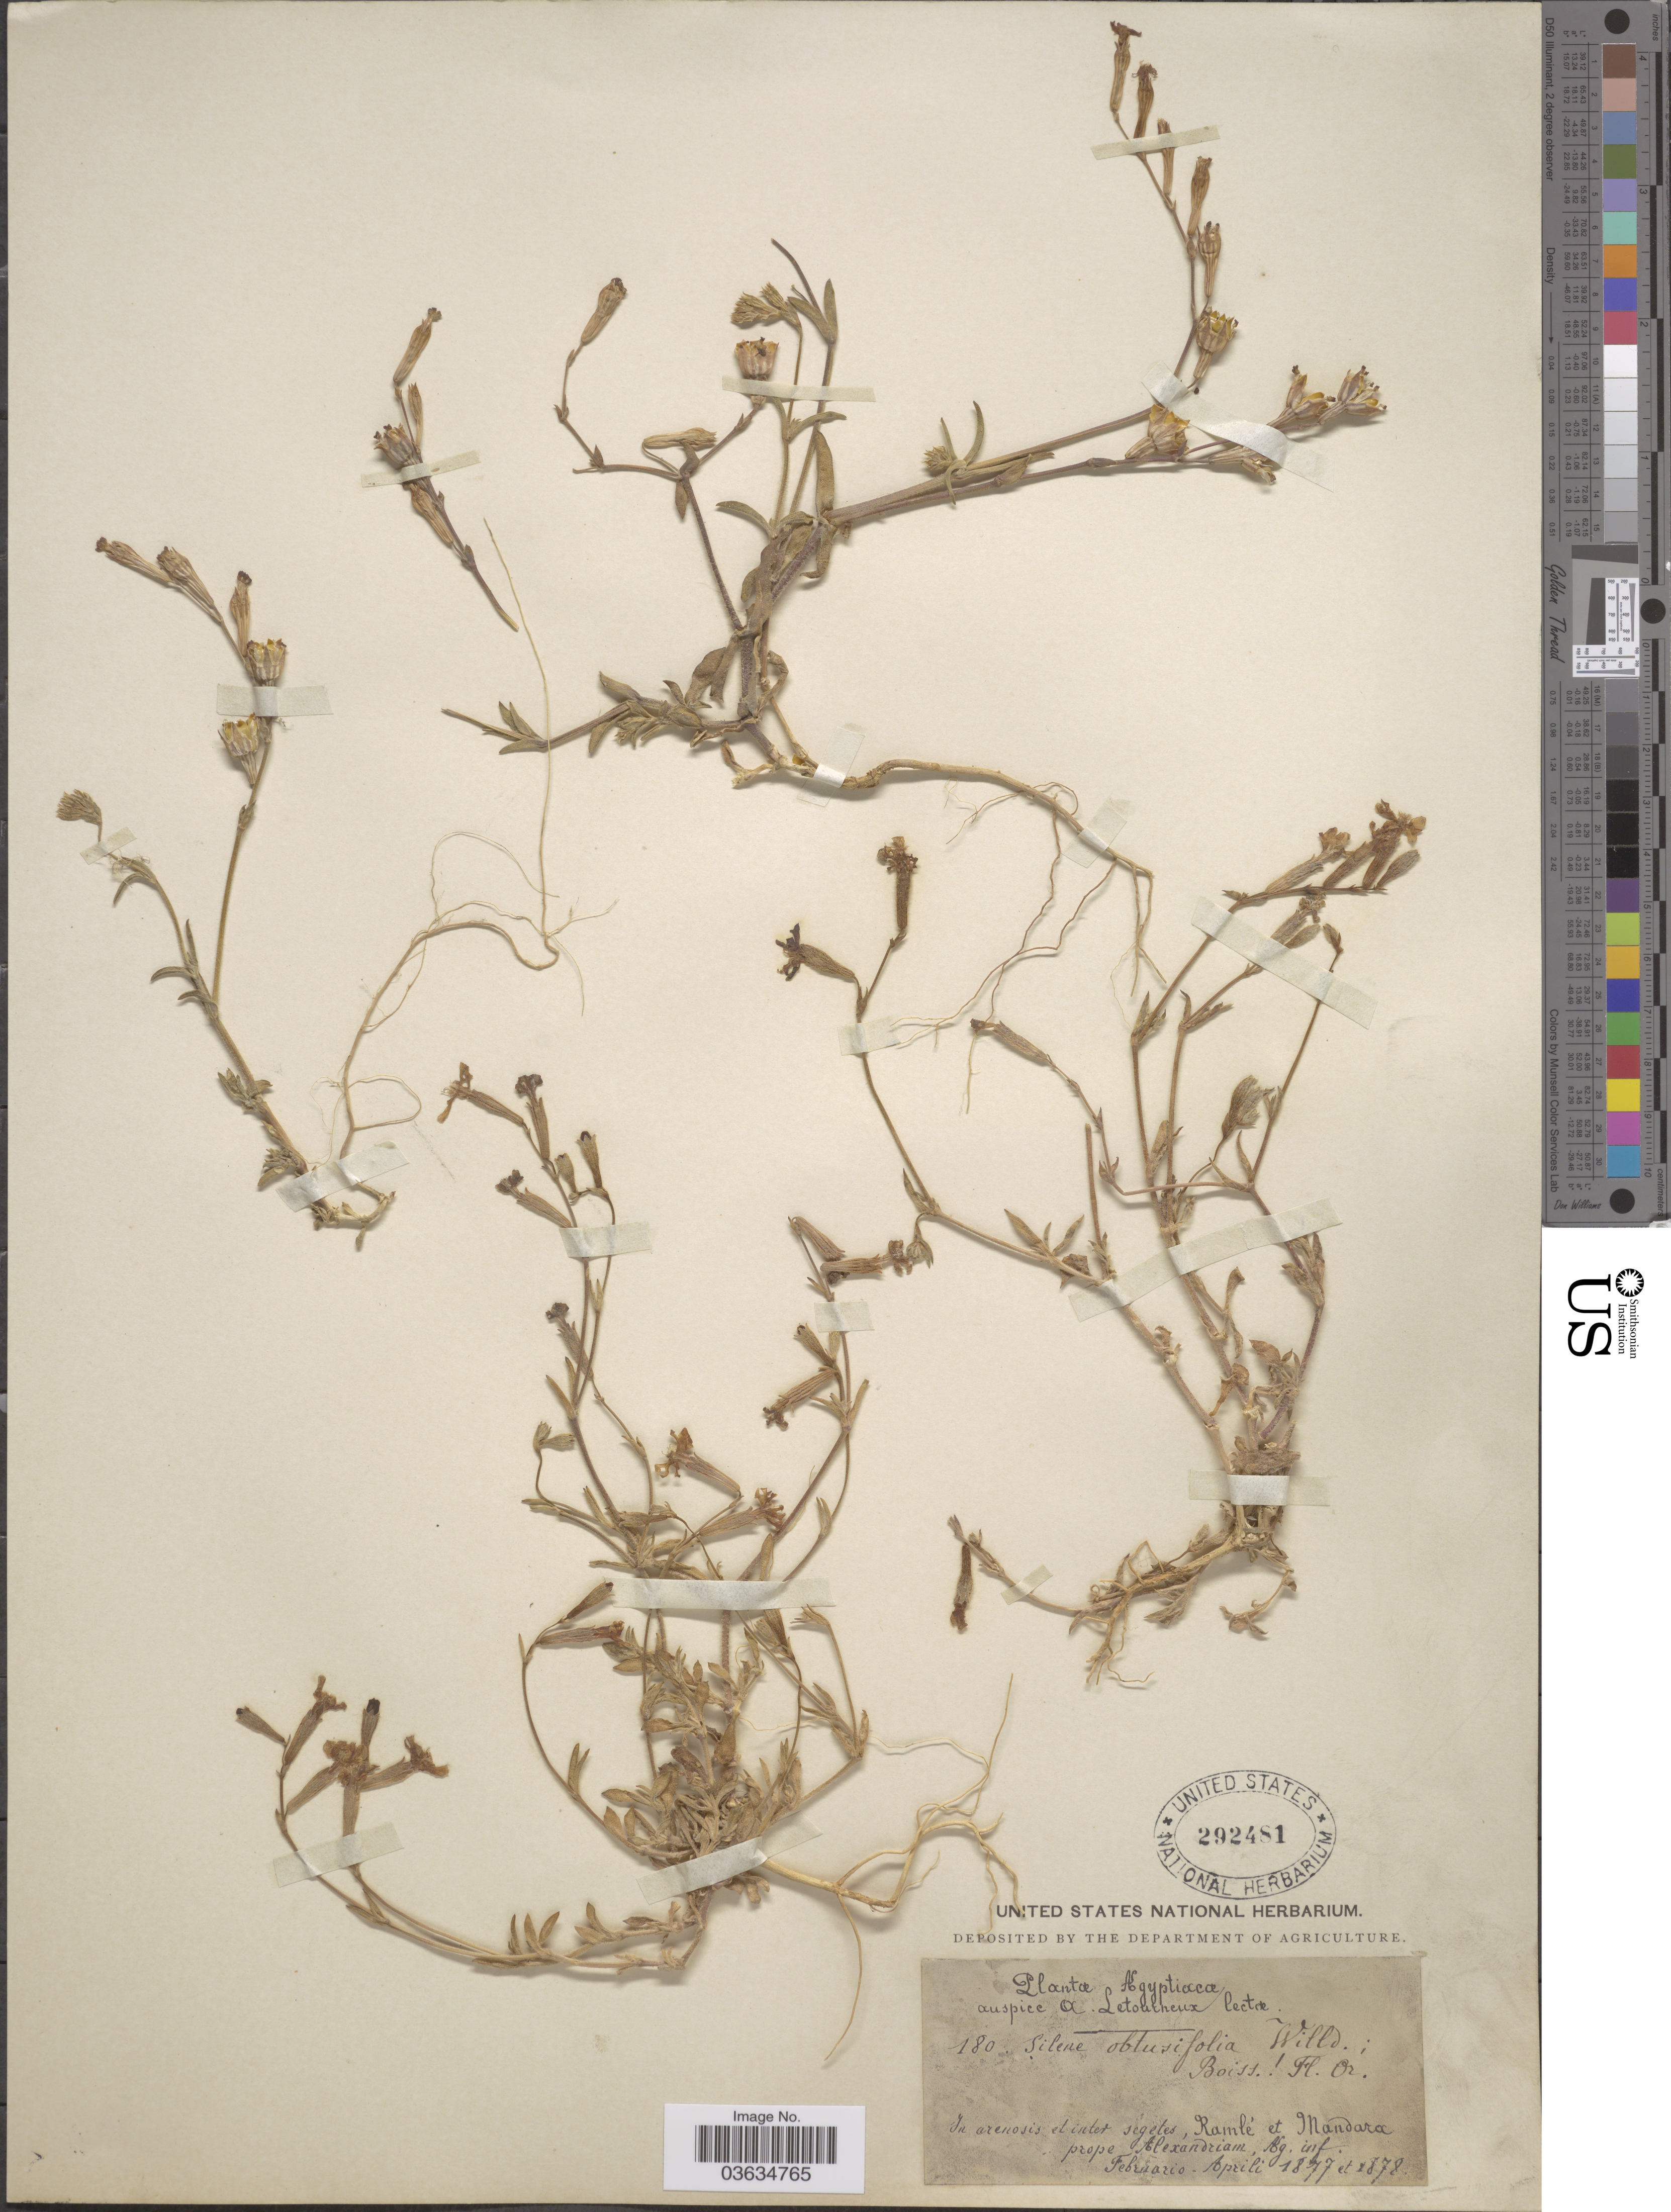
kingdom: Plantae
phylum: Tracheophyta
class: Magnoliopsida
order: Caryophyllales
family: Caryophyllaceae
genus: Silene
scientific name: Silene obtusifolia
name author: Willd.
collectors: A. Letourneux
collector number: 180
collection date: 1877-02/1878-04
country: Egypt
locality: Agyptiacæ. In arenosis et inlet segetes, Ramlé et Mandara prope Alexandriam, Alg inf.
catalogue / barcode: US 292481